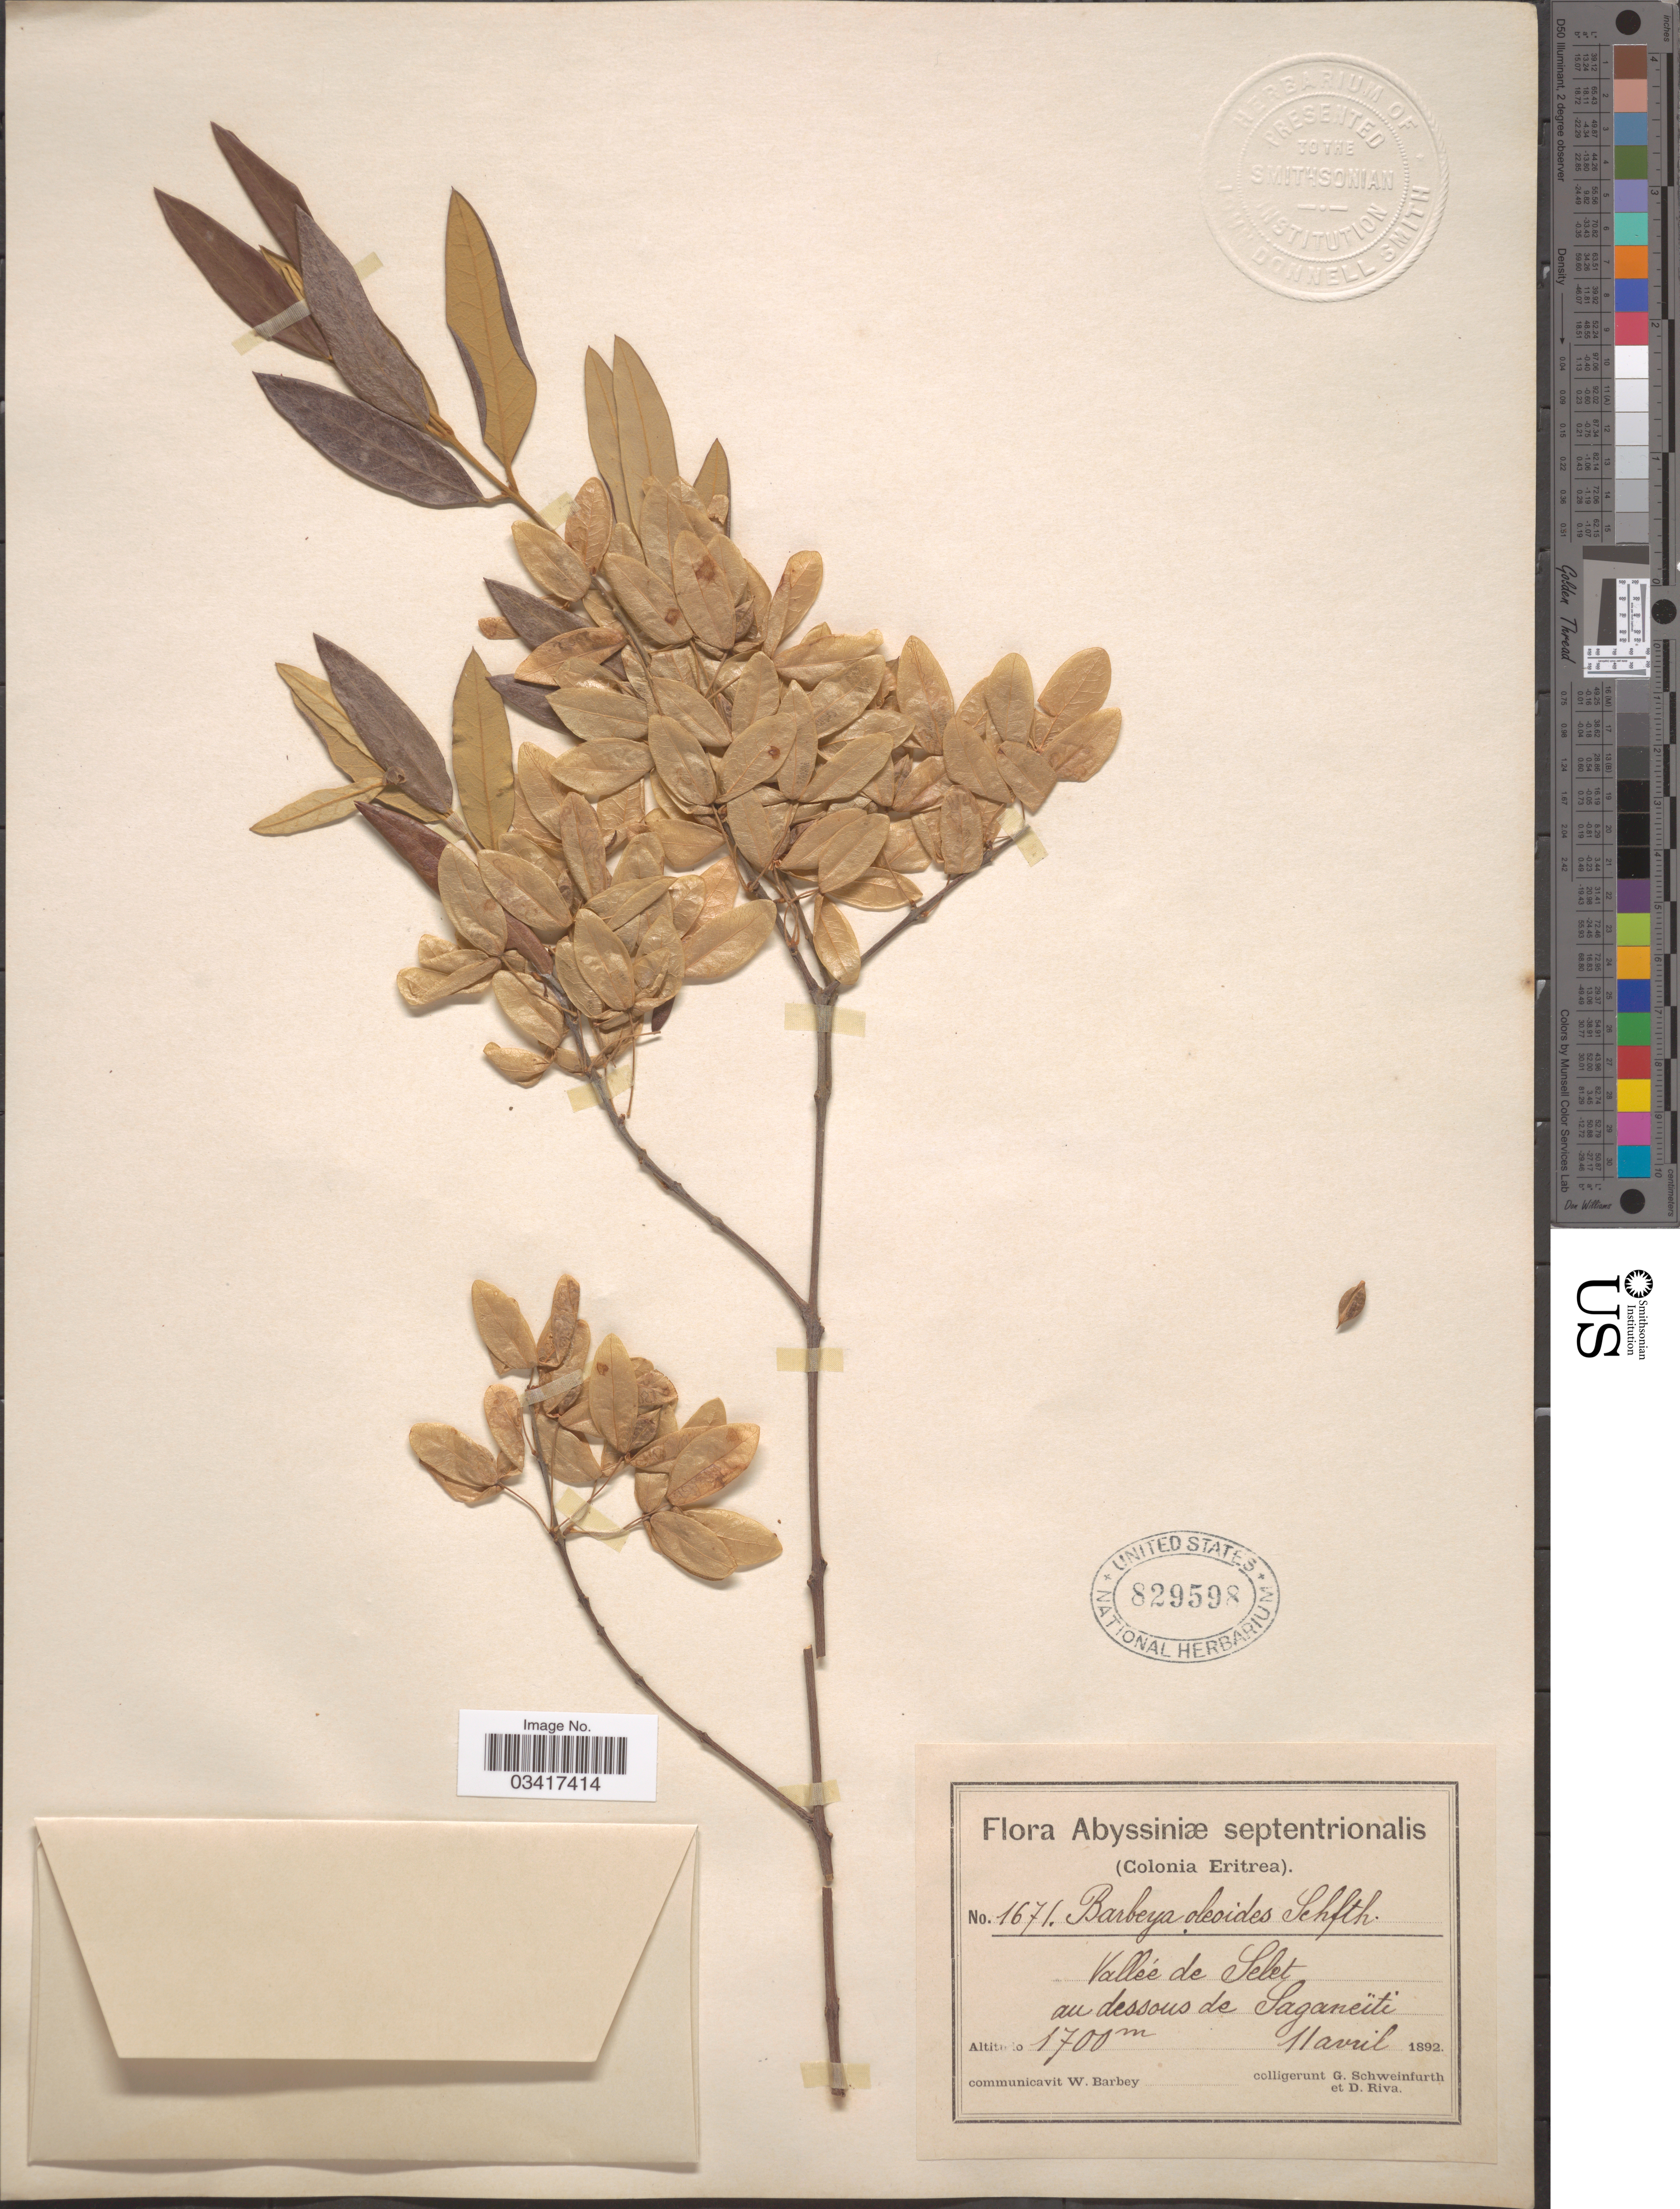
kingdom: Plantae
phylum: Tracheophyta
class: Magnoliopsida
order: Rosales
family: Barbeyaceae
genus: Barbeya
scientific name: Barbeya oleoides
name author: Schweinf.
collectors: G. A. Schweinfurth (herbarium) & D. Riva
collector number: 1671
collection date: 1892-04-11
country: Ethiopia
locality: Abyssiniæ septentrionalis (Colonia Eritrea). Vallée de Selet au dessous de Saganeïti.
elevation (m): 1700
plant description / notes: Possibly original material (not cited) of Barbeya oleoides Schweinf.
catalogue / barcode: US 829598